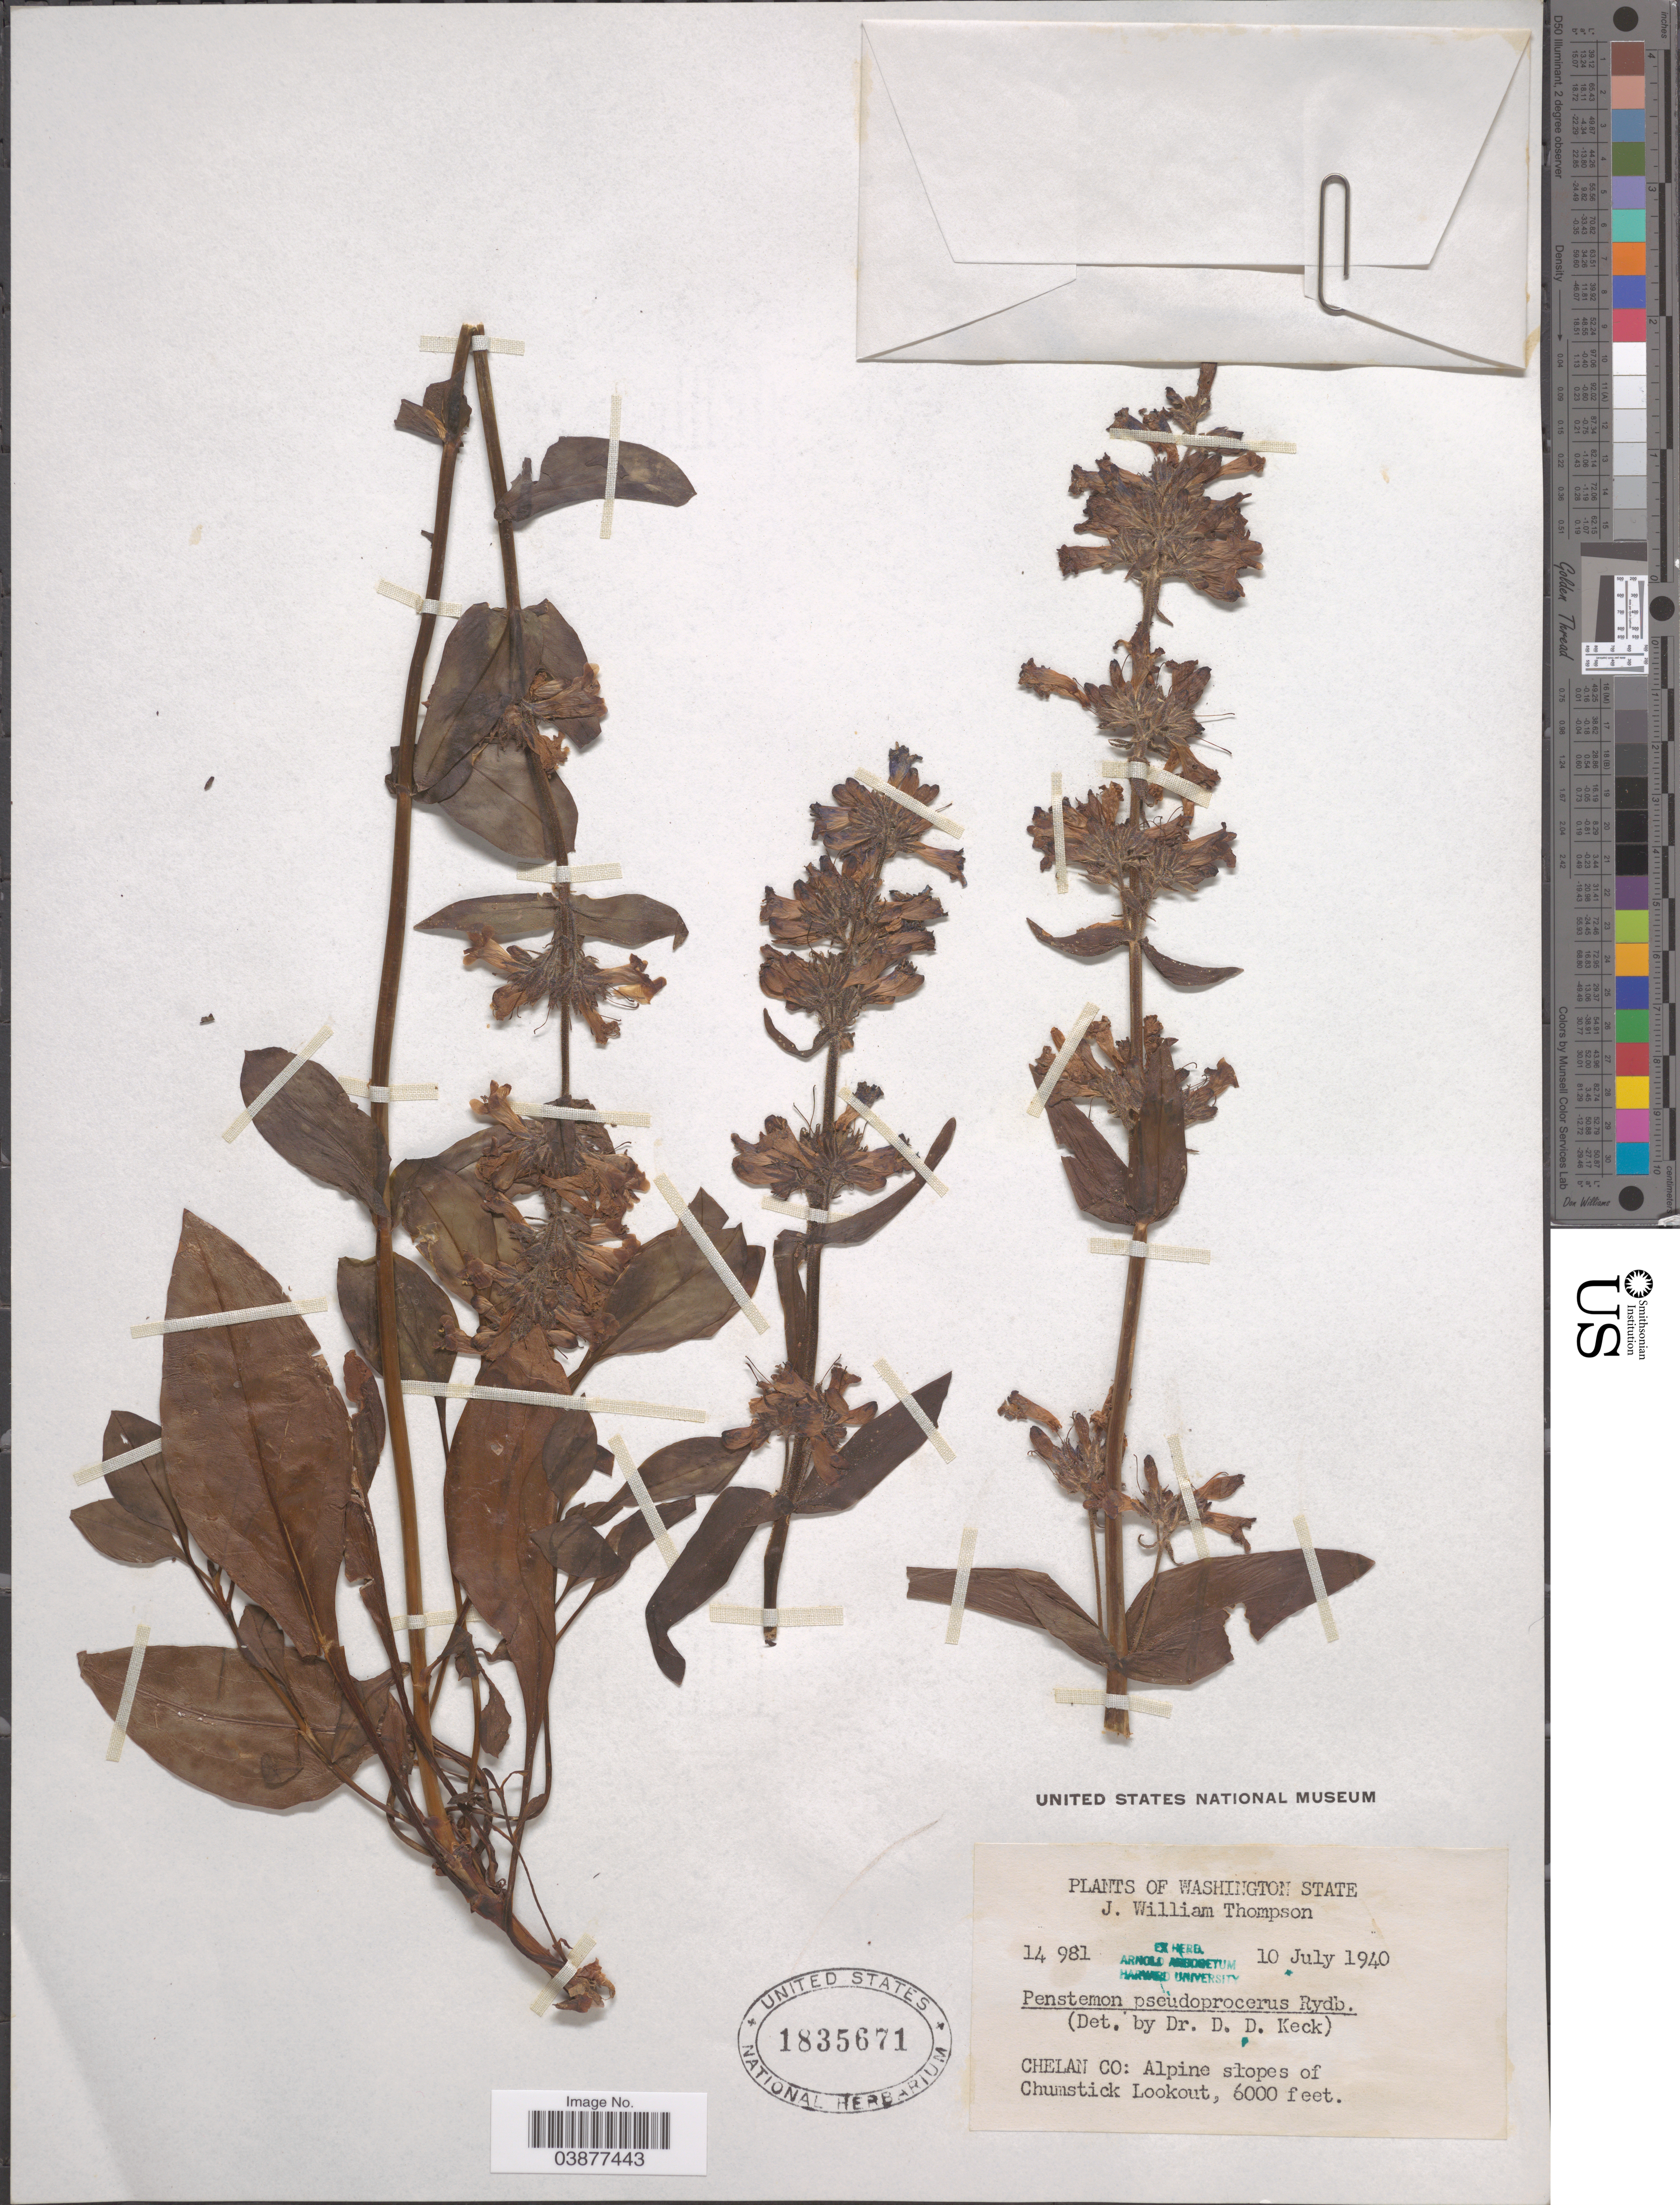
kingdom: Plantae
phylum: Tracheophyta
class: Magnoliopsida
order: Lamiales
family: Plantaginaceae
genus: Penstemon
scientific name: Penstemon pseudoprocerus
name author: Rydb.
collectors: J. W. Thompson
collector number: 14981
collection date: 1940-07-10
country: United States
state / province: Washington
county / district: Chelan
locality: Chelan Co: Alpine slopes of Chumstick Lookout.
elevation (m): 1829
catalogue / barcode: US 1835671